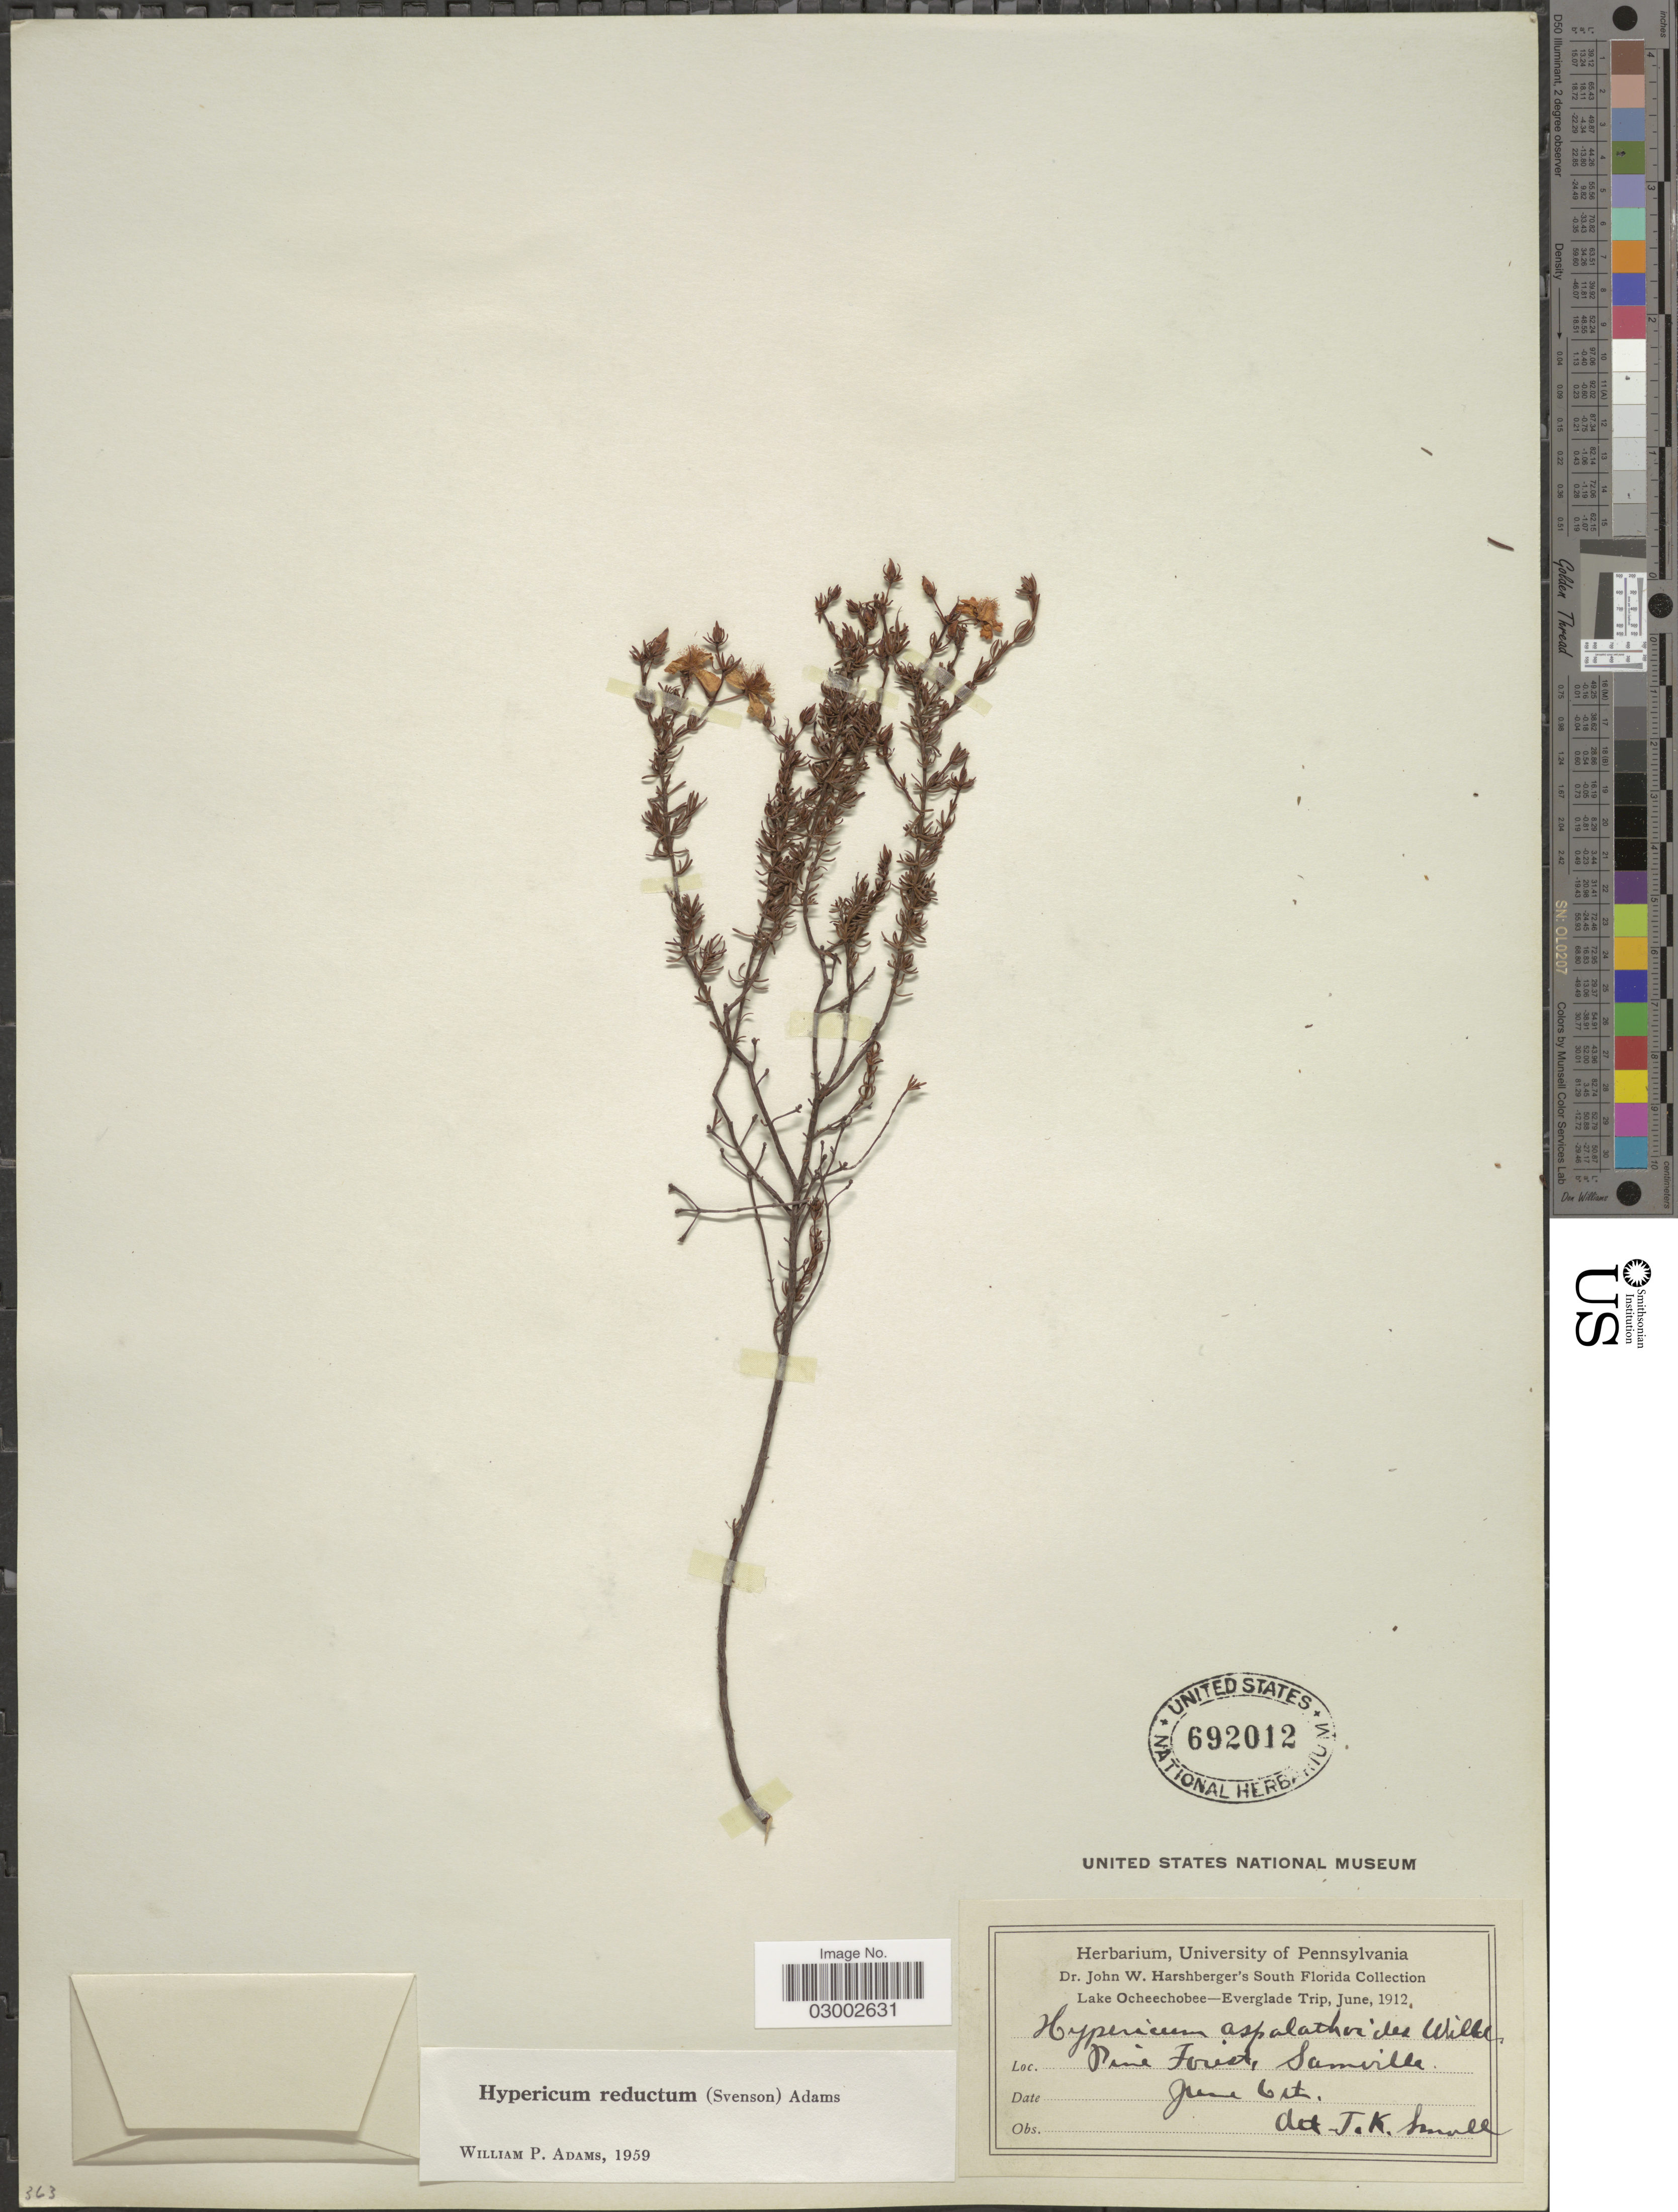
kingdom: Plantae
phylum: Tracheophyta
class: Magnoliopsida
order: Malpighiales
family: Hypericaceae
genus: Hypericum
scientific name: Hypericum tenuifolium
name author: Pursh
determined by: Strong, Mark T., (BOT), Smithsonian Institution - National Museum of Natural History (UNITED STATES)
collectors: J. W. Harshberger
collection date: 1912-06-06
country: United States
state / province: Florida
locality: South Florida. Pine Forest, Samville.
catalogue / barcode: US 692012